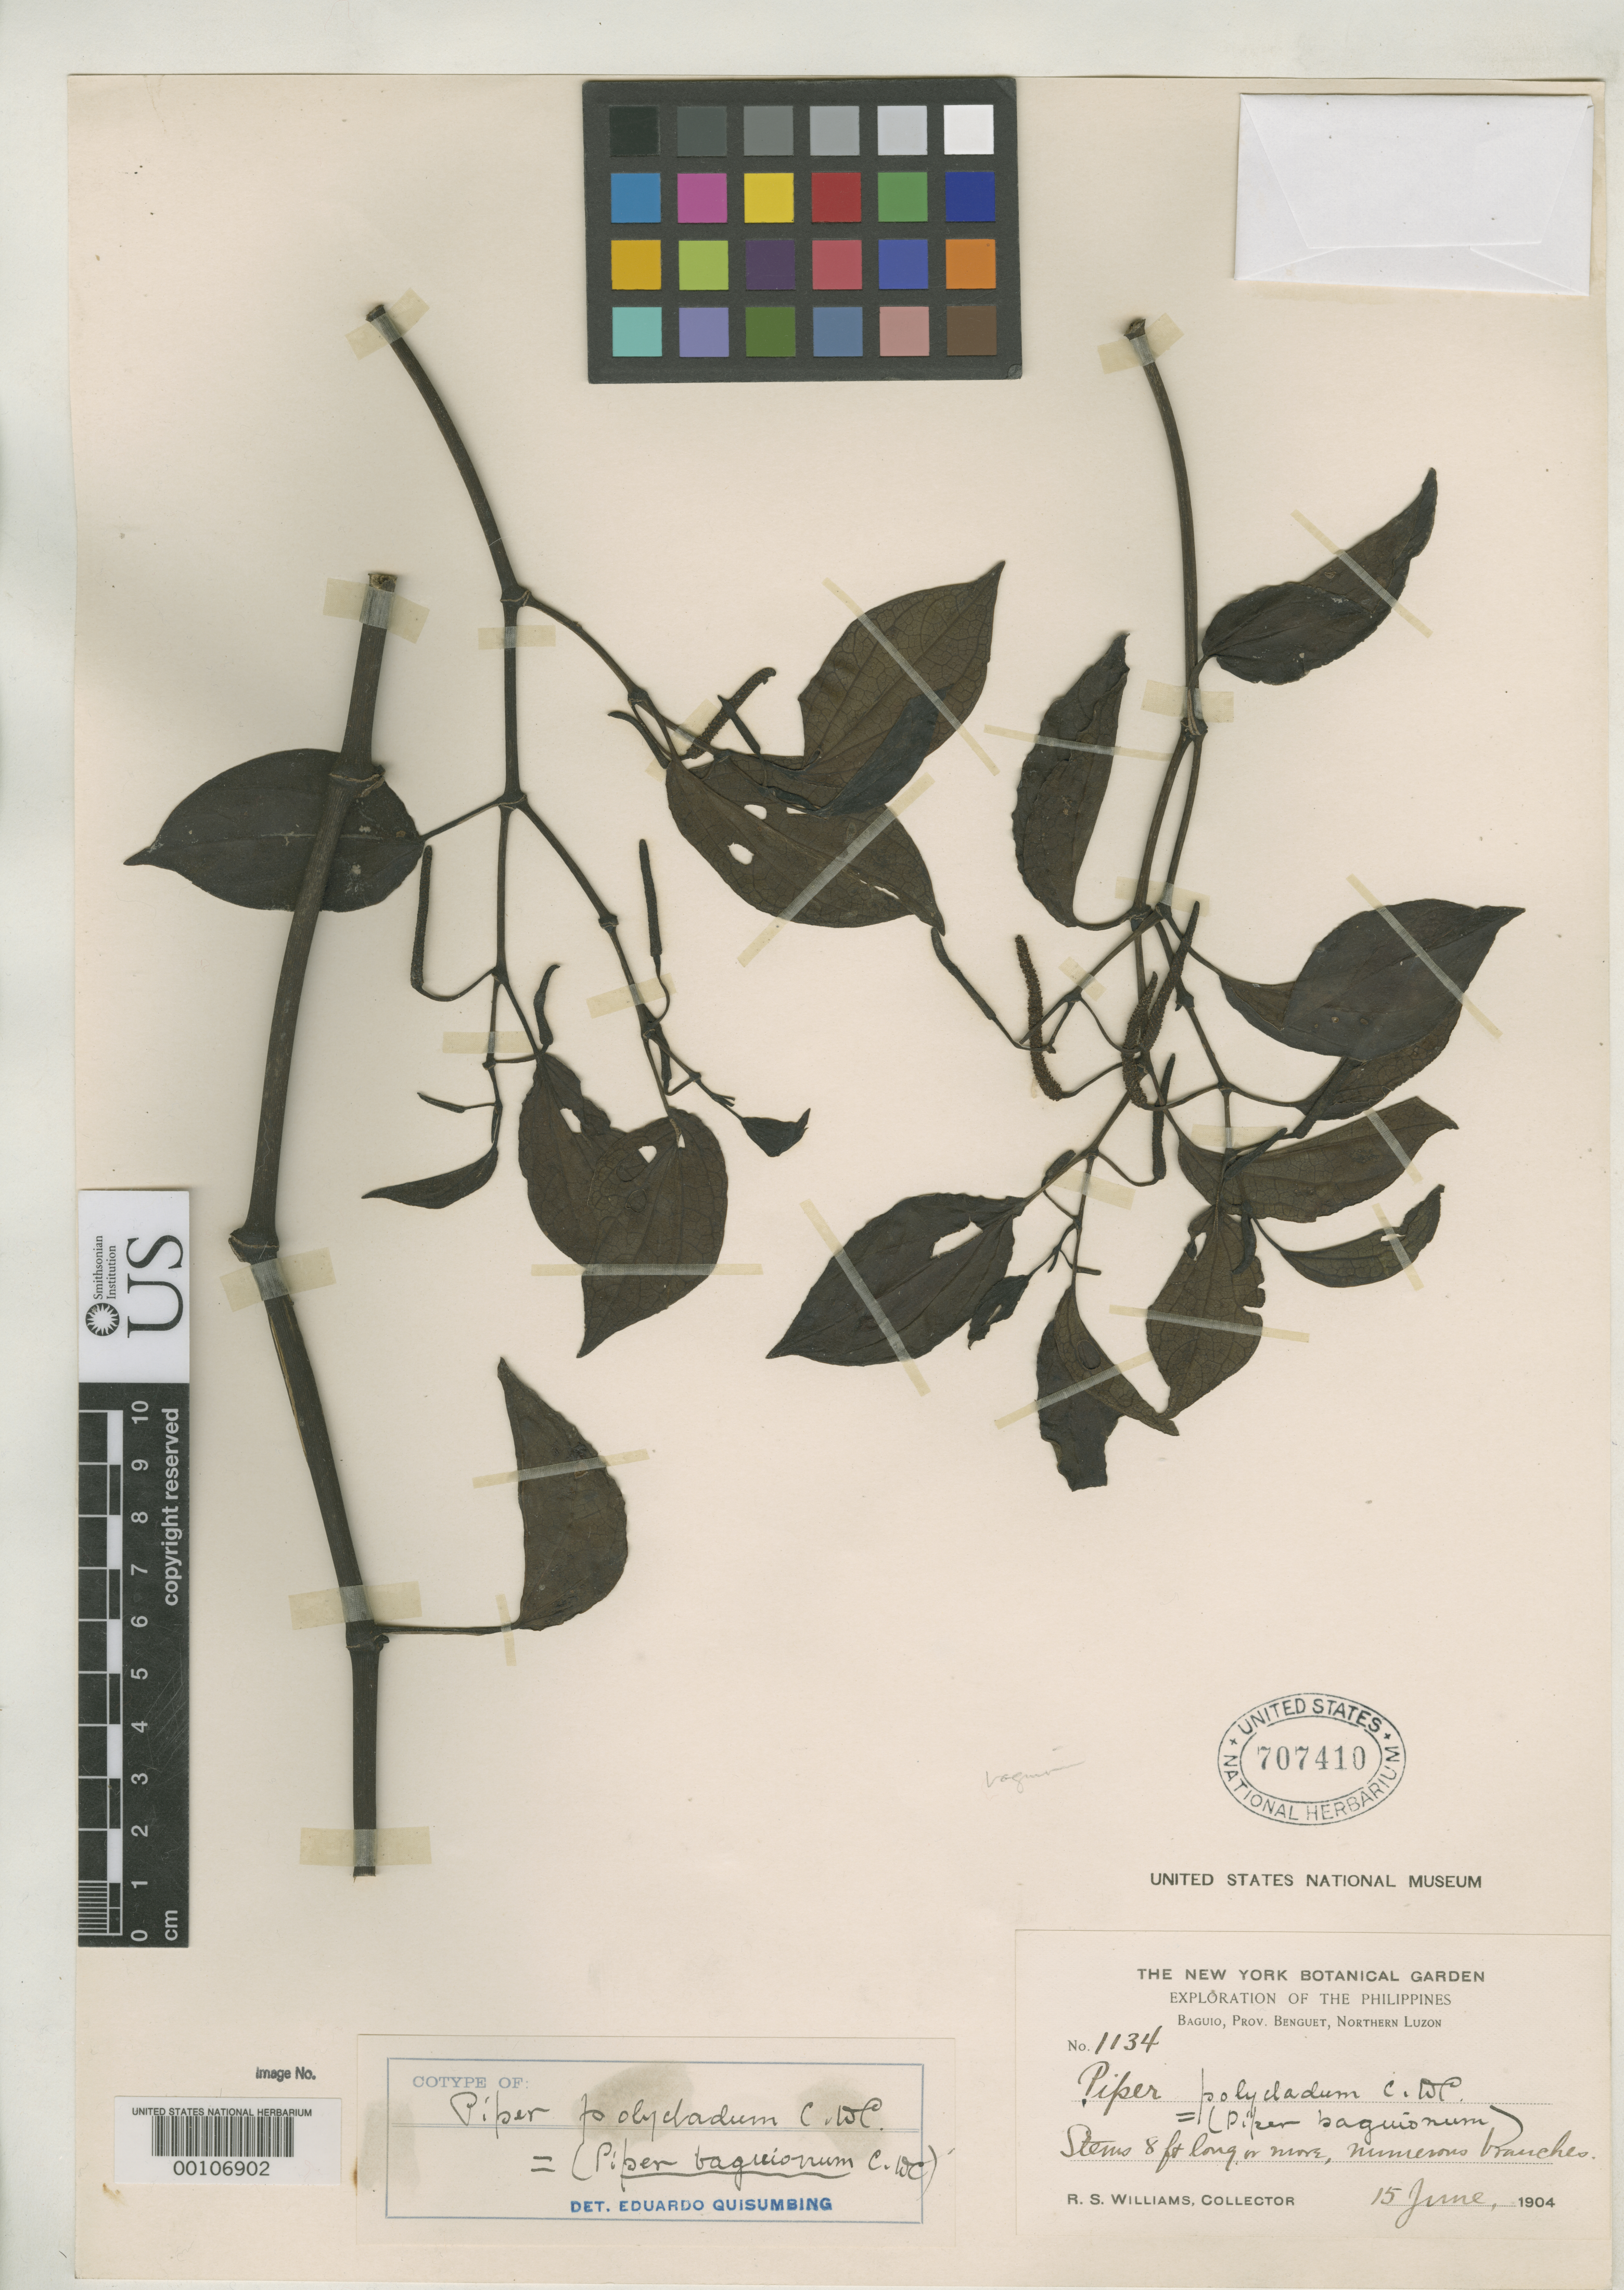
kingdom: Plantae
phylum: Tracheophyta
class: Magnoliopsida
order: Piperales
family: Piperaceae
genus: Piper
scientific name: Piper polycladum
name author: C. DC.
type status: Isotype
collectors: R. S. Williams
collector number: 1134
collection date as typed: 15 Jun 1904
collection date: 1904-06-15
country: Philippines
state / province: Cordillera (Administrative Region)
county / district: Benguet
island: Luzon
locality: Baguio.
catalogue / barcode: US 707410